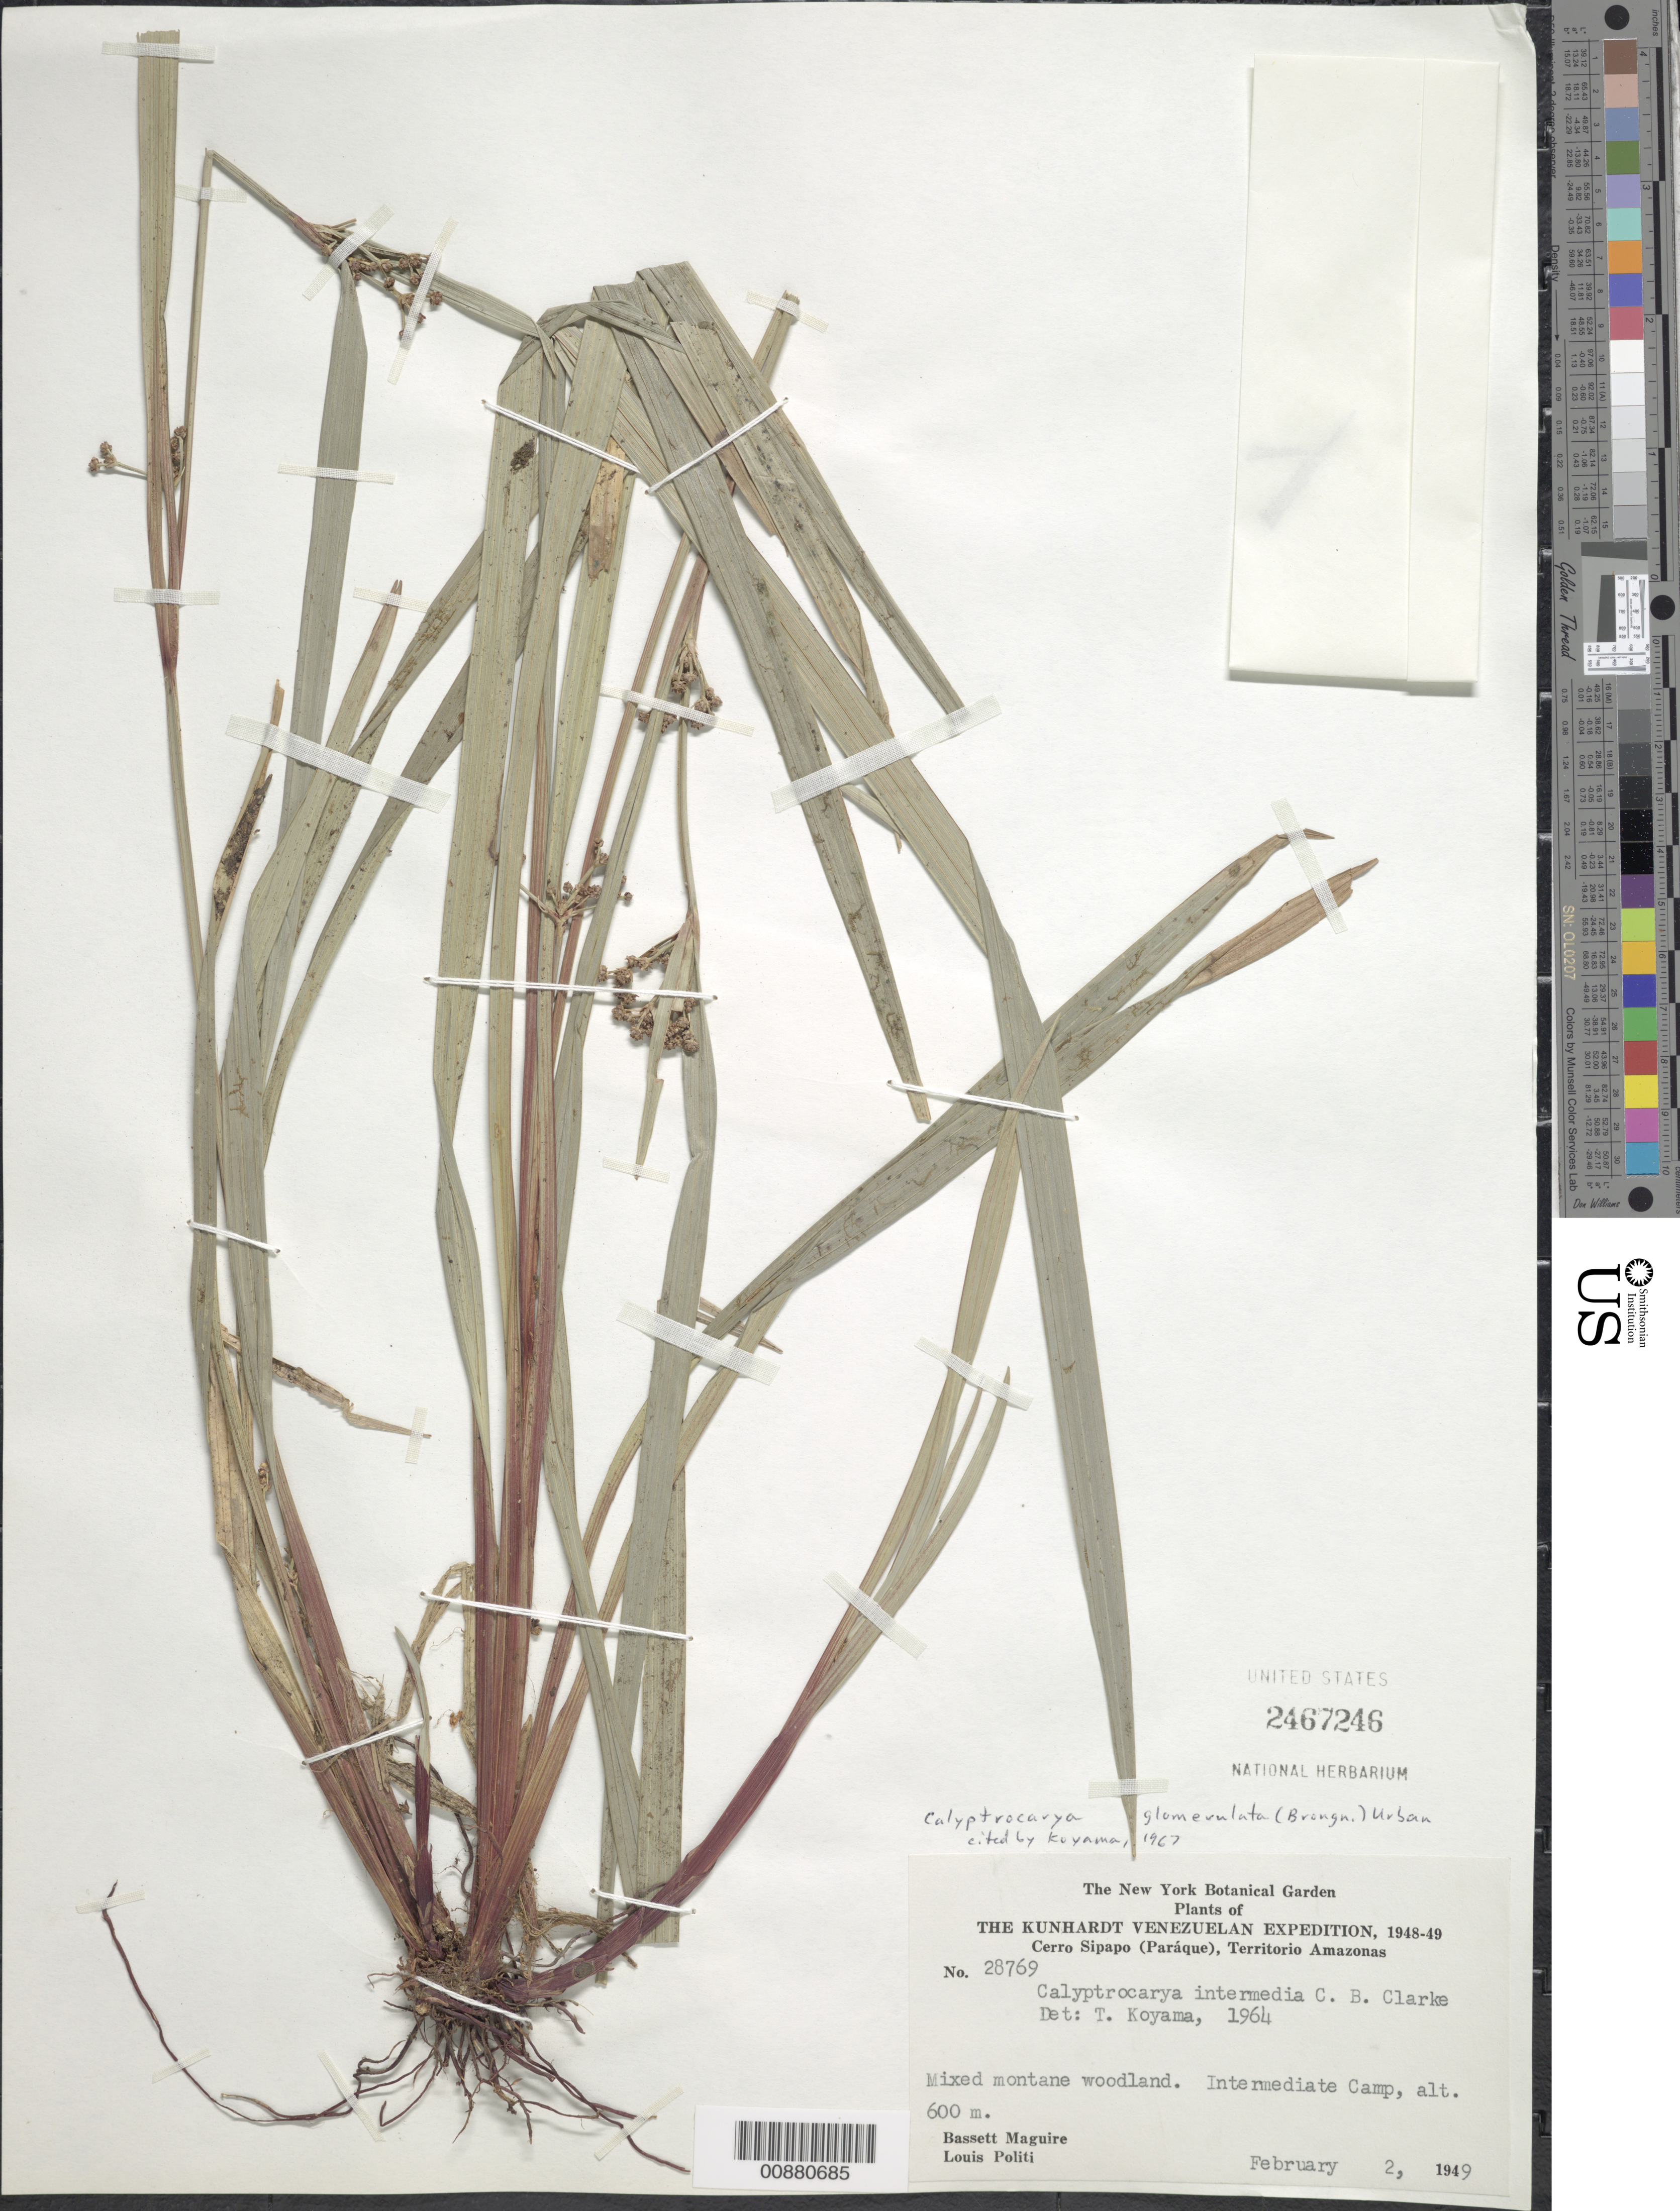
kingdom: Plantae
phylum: Tracheophyta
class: Liliopsida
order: Poales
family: Cyperaceae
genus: Calyptrocarya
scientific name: Calyptrocarya glomerulata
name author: (Brongn.) Urb.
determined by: Koyama, Tetsuo M.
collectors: B. Maguire & L. Politi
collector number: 28769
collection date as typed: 2-Feb-49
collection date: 1949-02-02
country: Venezuela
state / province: Amazonas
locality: Cerro Sipapo (Paráque), Intermediate Camp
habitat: Mixed montane woodland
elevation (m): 600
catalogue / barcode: US 2467246